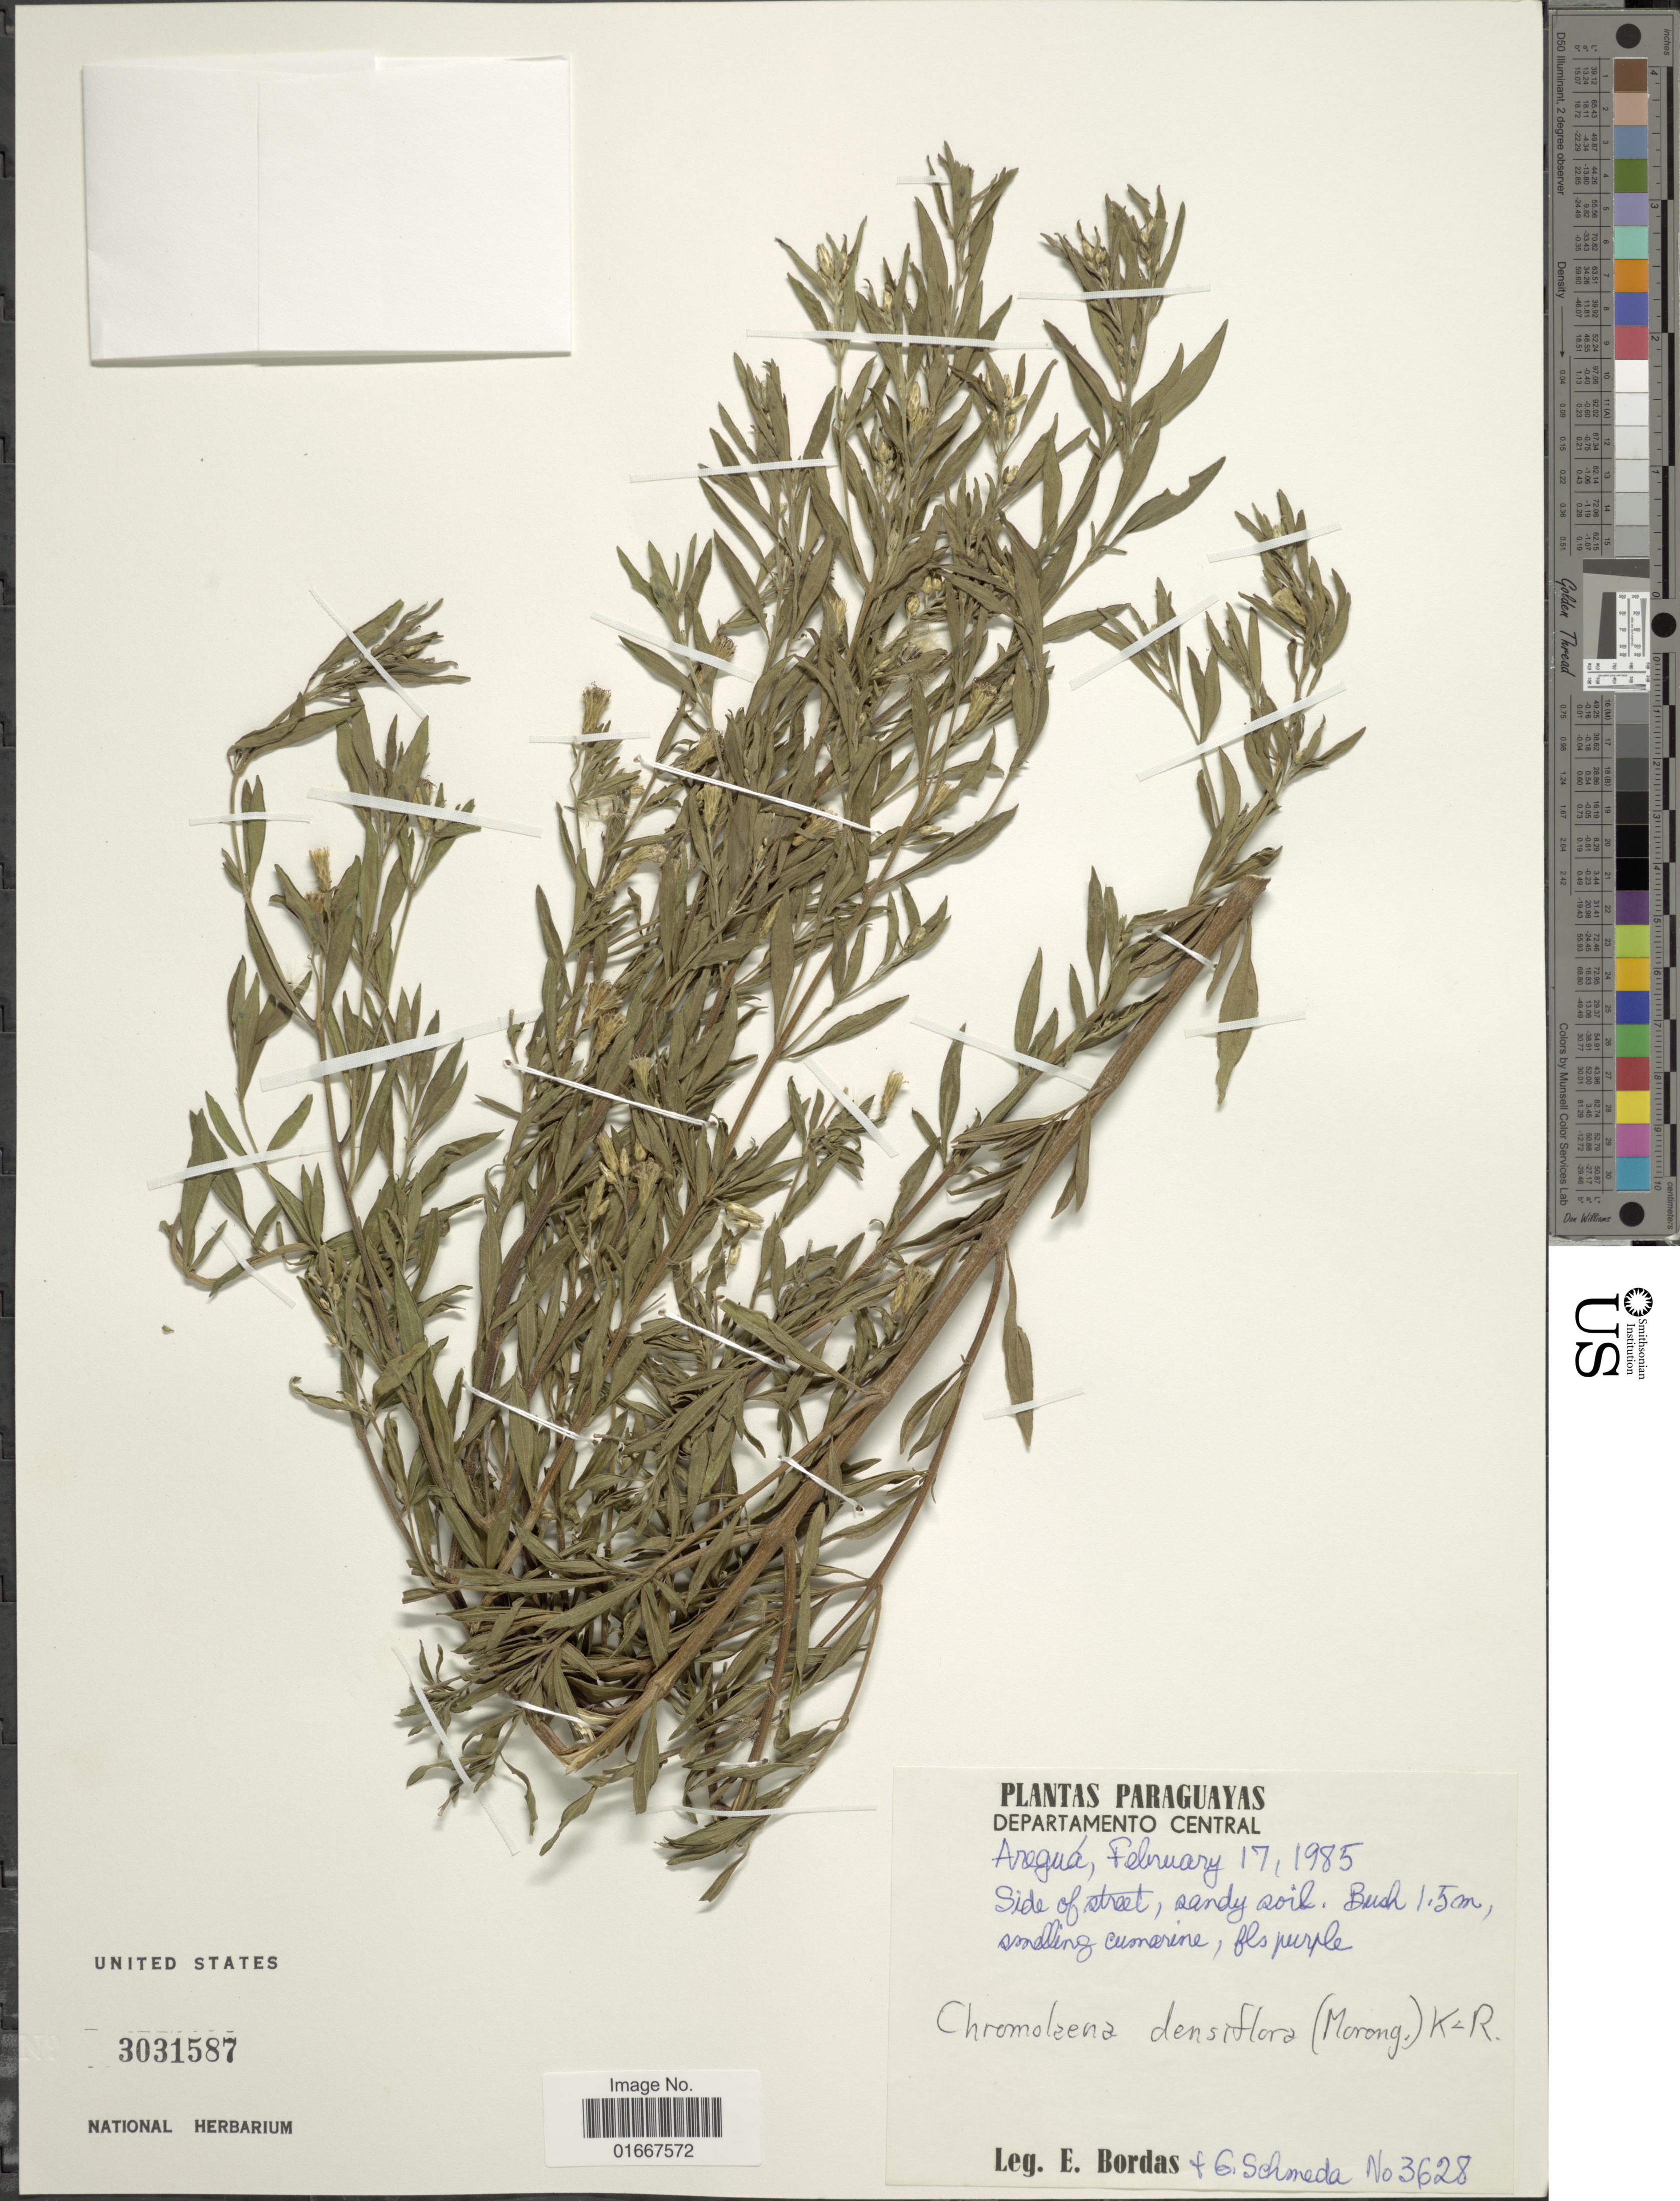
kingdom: Plantae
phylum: Tracheophyta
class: Magnoliopsida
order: Asterales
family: Asteraceae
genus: Chromolaena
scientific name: Chromolaena densiflorum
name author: (Morong) R.M. King & H. Rob.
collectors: E. Bordas & G. Schmeda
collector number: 3628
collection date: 1985-02-17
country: Paraguay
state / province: Central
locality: Aregua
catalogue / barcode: US 3031587